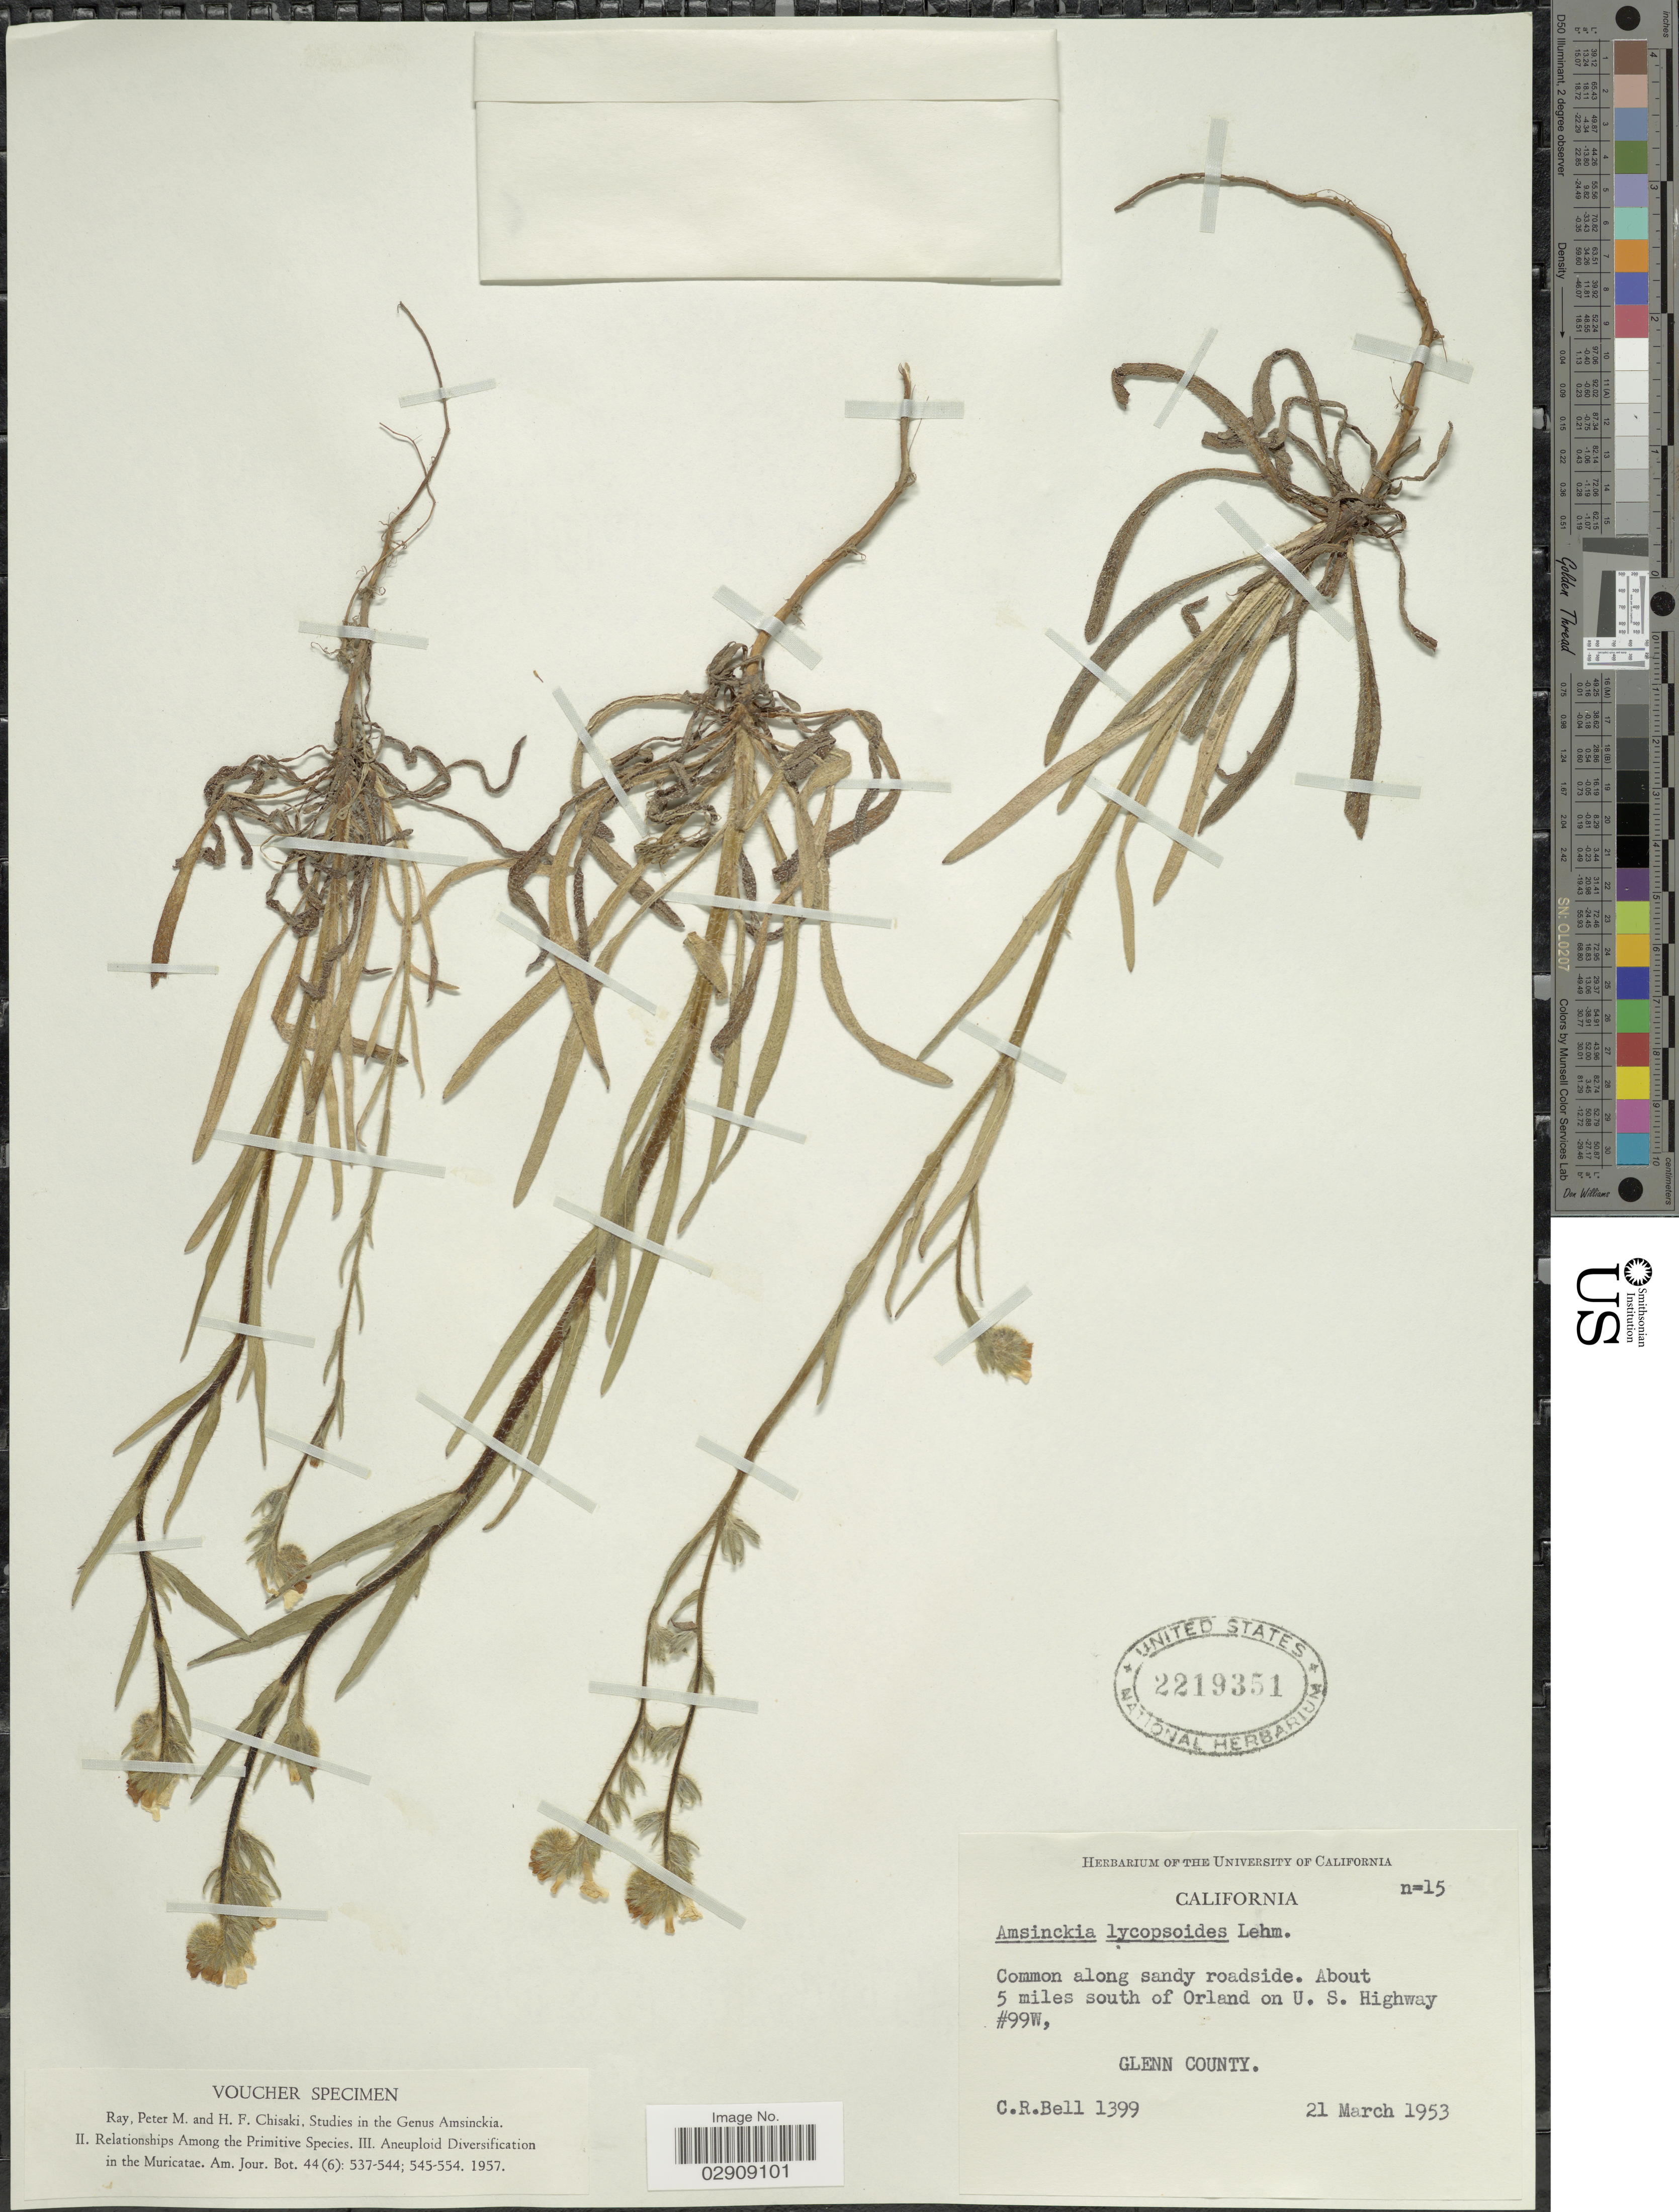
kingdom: Plantae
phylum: Tracheophyta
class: Magnoliopsida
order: Boraginales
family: Boraginaceae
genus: Amsinckia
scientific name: Amsinckia lycopsoides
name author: Lehm.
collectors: C. R. Bell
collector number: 1399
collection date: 1953-03-21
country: United States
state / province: California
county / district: Glenn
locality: About 5 miles south of Orland on U. S. Highway #99W, Glenn County.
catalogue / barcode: US 2219351